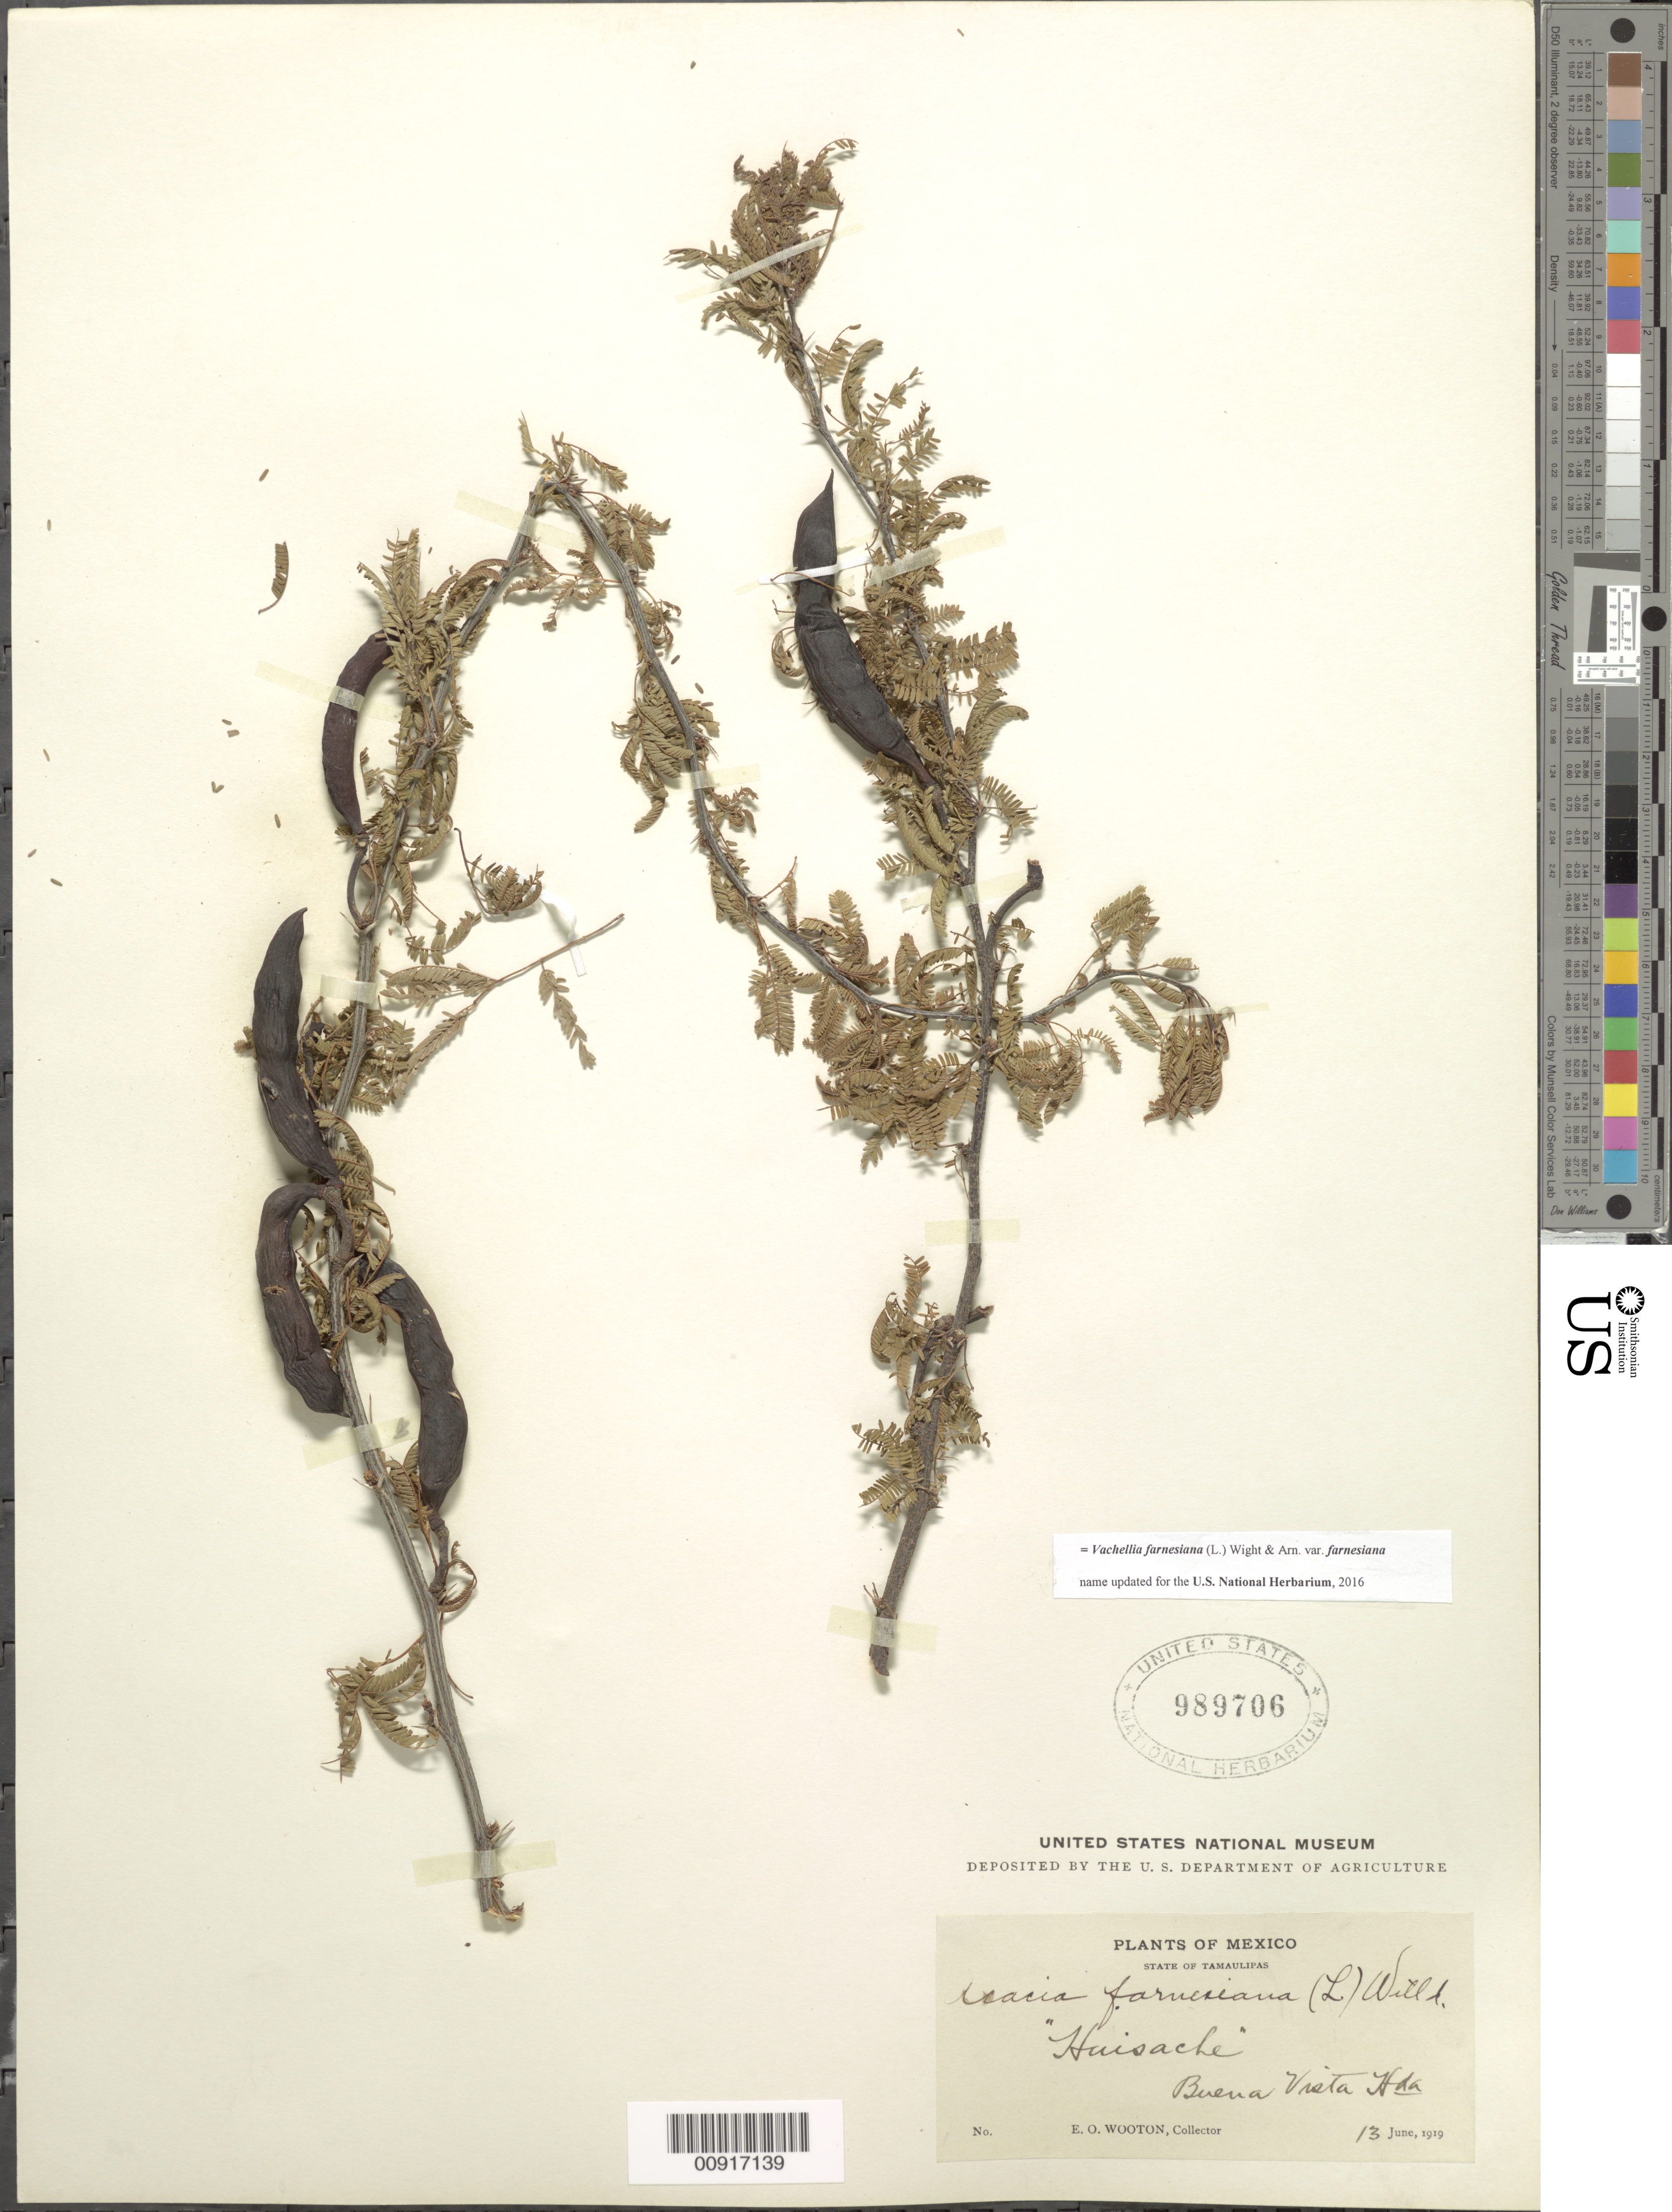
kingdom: Plantae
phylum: Tracheophyta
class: Magnoliopsida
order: Fabales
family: Fabaceae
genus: Vachellia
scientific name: Vachellia farnesiana var. farnesiana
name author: (L.) Wight & Arn.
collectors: E. O. Wooton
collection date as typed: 13 Jun 1919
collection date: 1919-06-13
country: Mexico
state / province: Tamaulipas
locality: State of Tamaulipas: Buena Vista Hacienda.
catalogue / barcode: US 989706